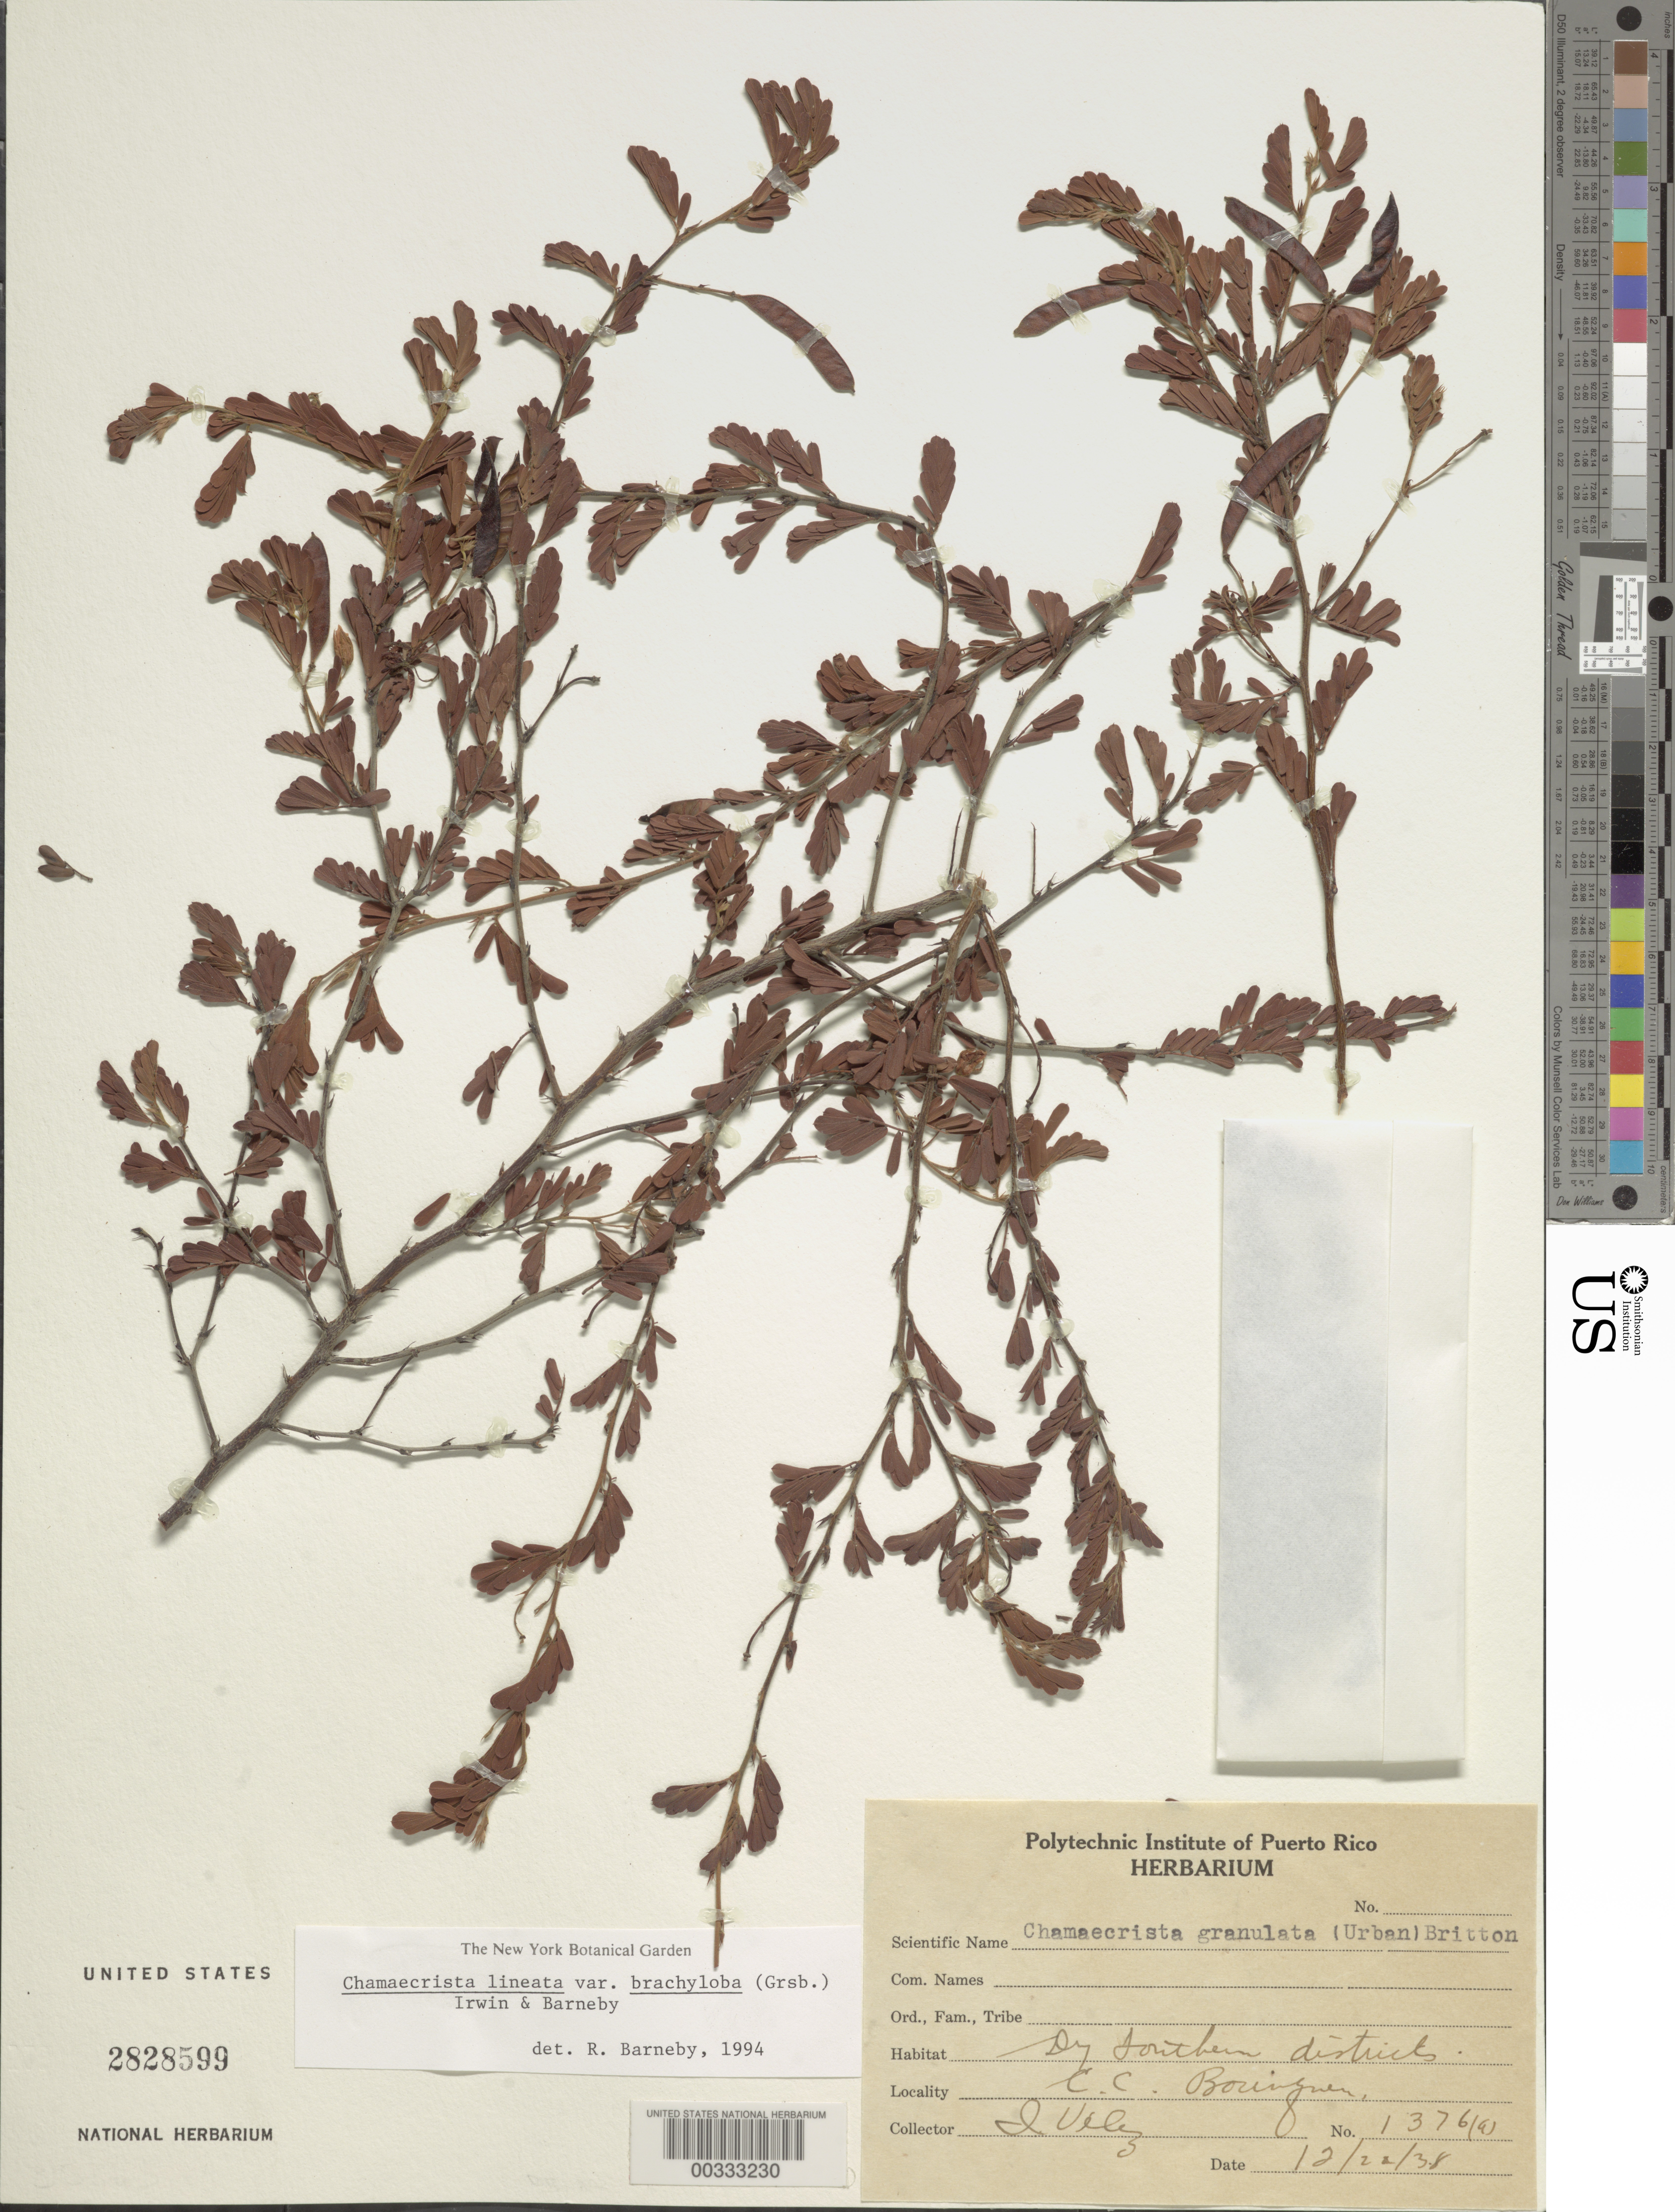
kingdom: Plantae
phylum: Tracheophyta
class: Magnoliopsida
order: Fabales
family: Fabaceae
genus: Chamaecrista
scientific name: Chamaecrista lineata var. brachyloba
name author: (Griseb.) H.S. Irwin & Barneby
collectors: I. Velez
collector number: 1376a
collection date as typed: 22 Dec 1938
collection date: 1938-12-22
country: Puerto Rico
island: Greater Antilles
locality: C.c. borinquen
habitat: Dry southern districts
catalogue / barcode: US 2828599